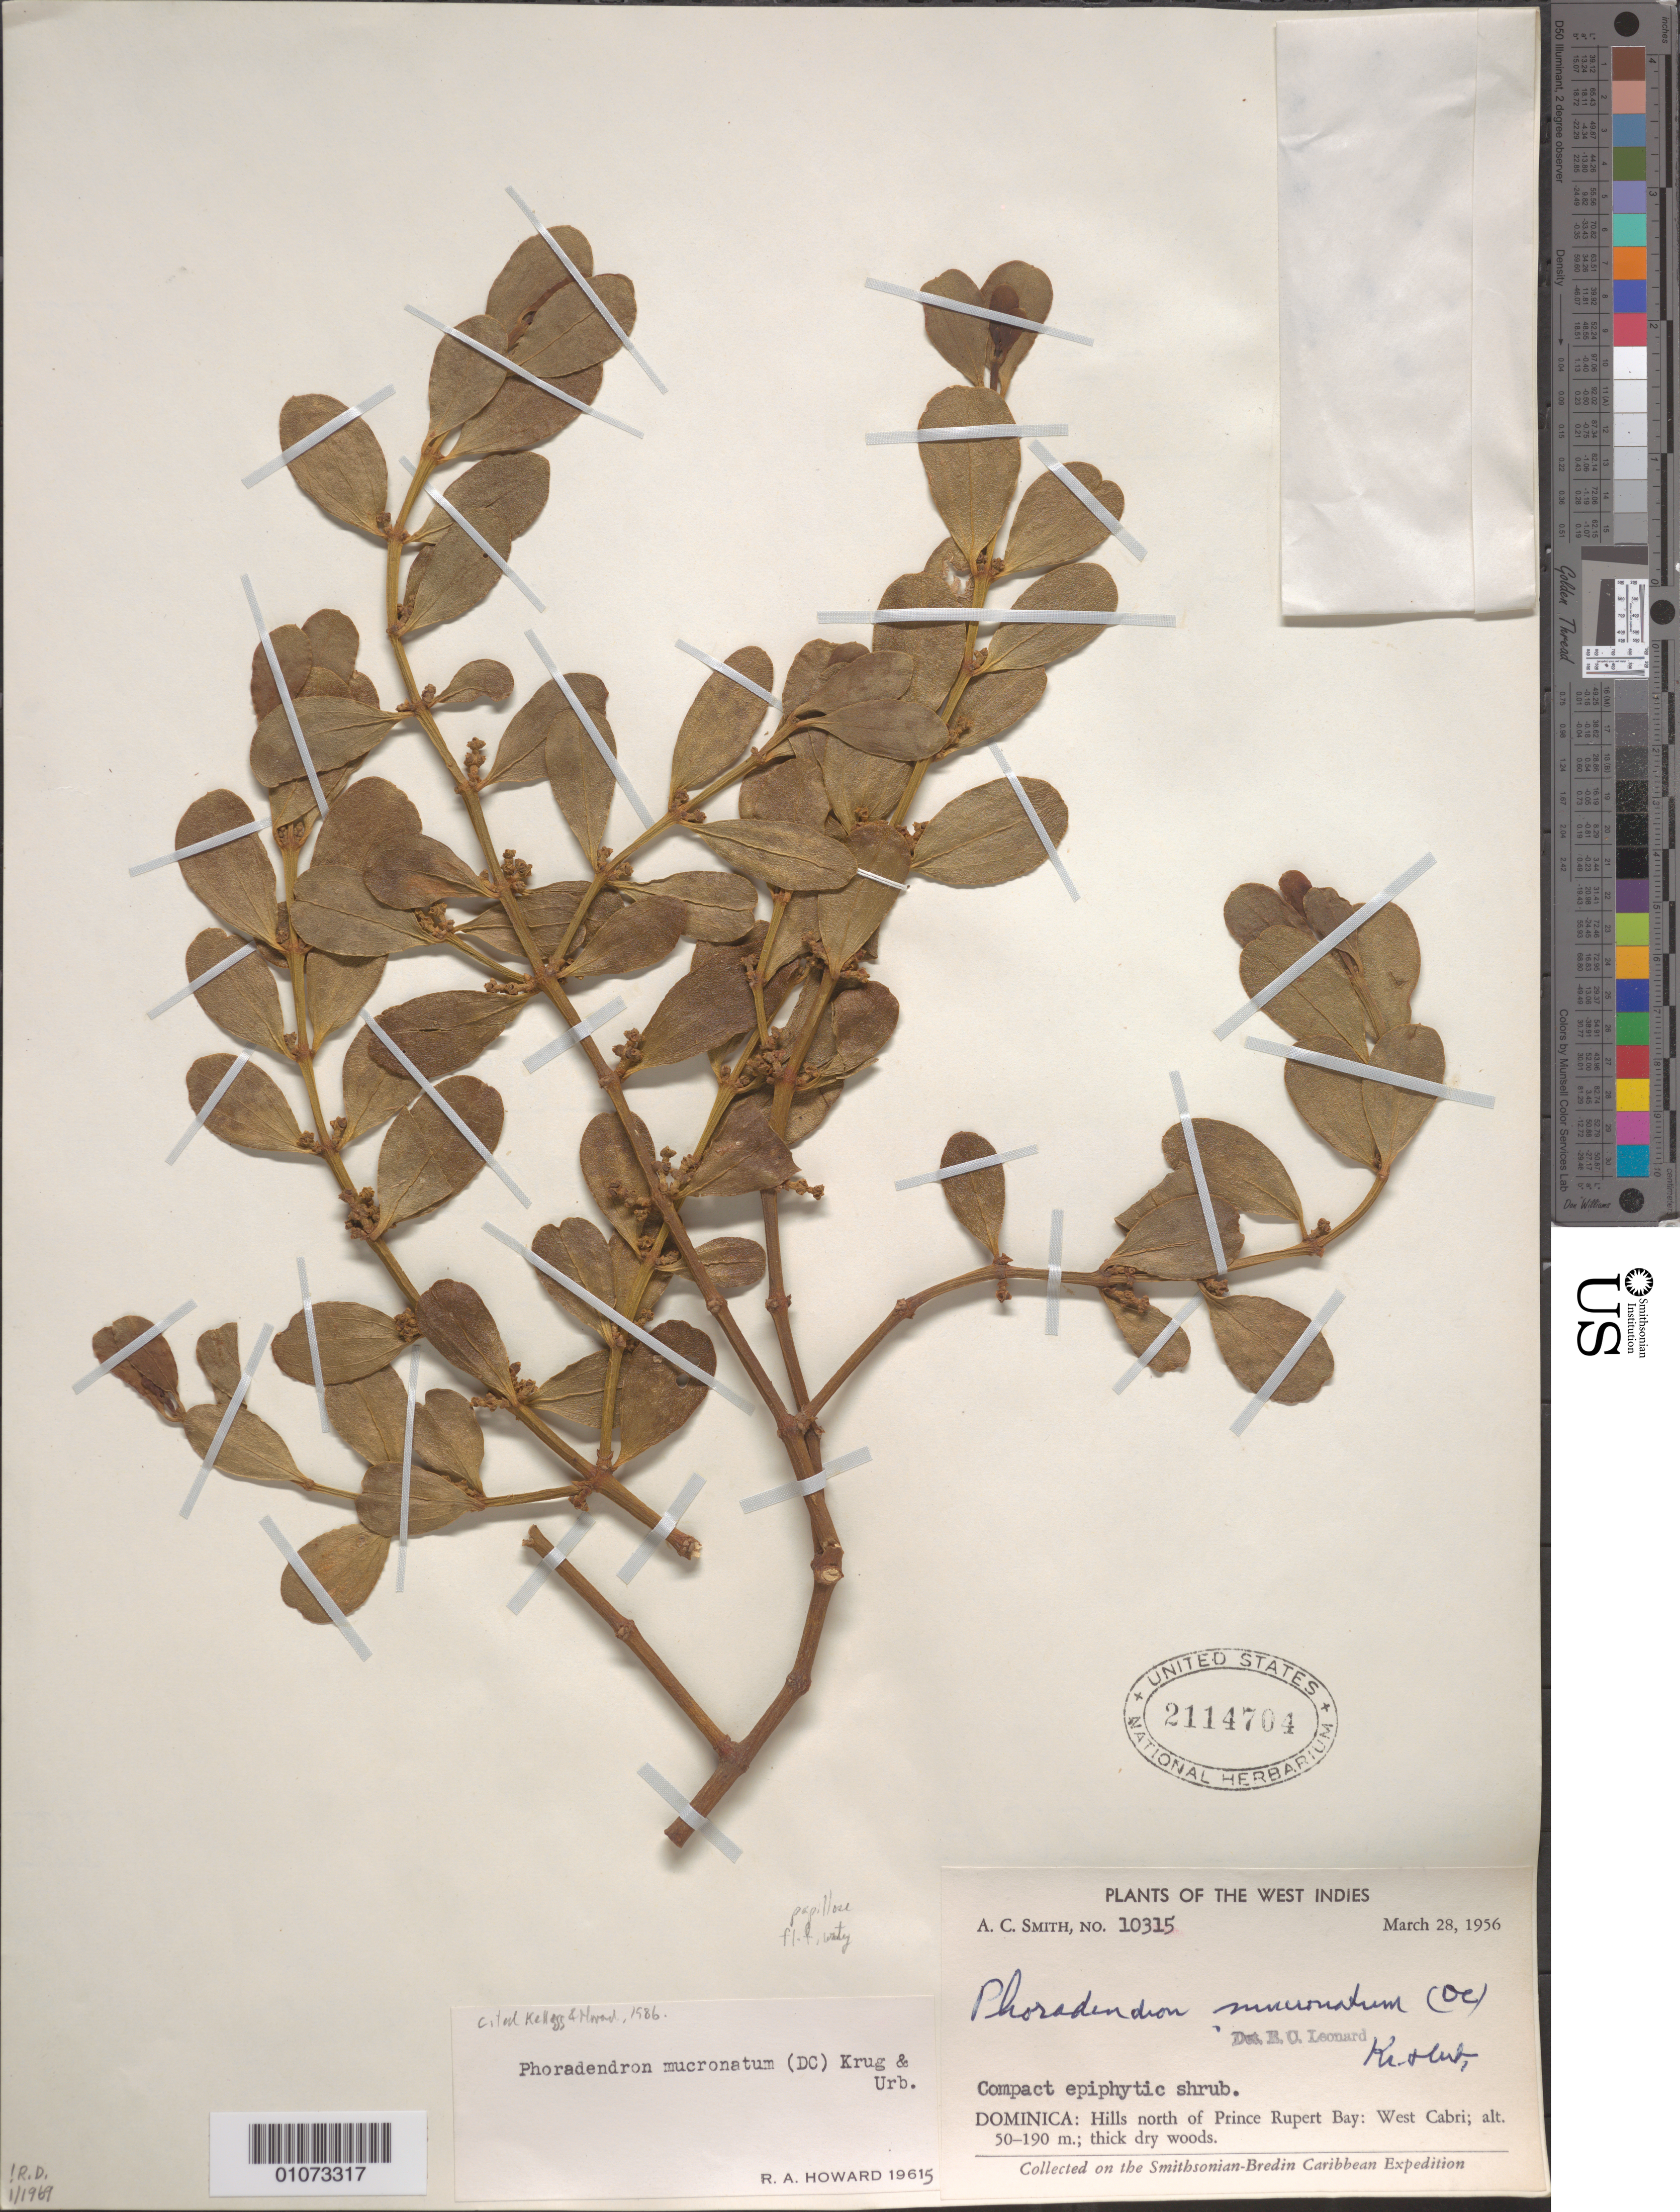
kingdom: Plantae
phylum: Tracheophyta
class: Magnoliopsida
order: Santalales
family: Viscaceae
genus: Phoradendron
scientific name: Phoradendron mucronatum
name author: (DC.) Krug & Urb.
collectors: A. C. Smith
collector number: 10315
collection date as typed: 28 Mar 1956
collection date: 1956-03-28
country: Dominica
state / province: St. John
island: Dominica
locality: Hills north of Prince Rupert Bay: West Cabri.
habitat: thick dry woods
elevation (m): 50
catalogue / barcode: US 2114704